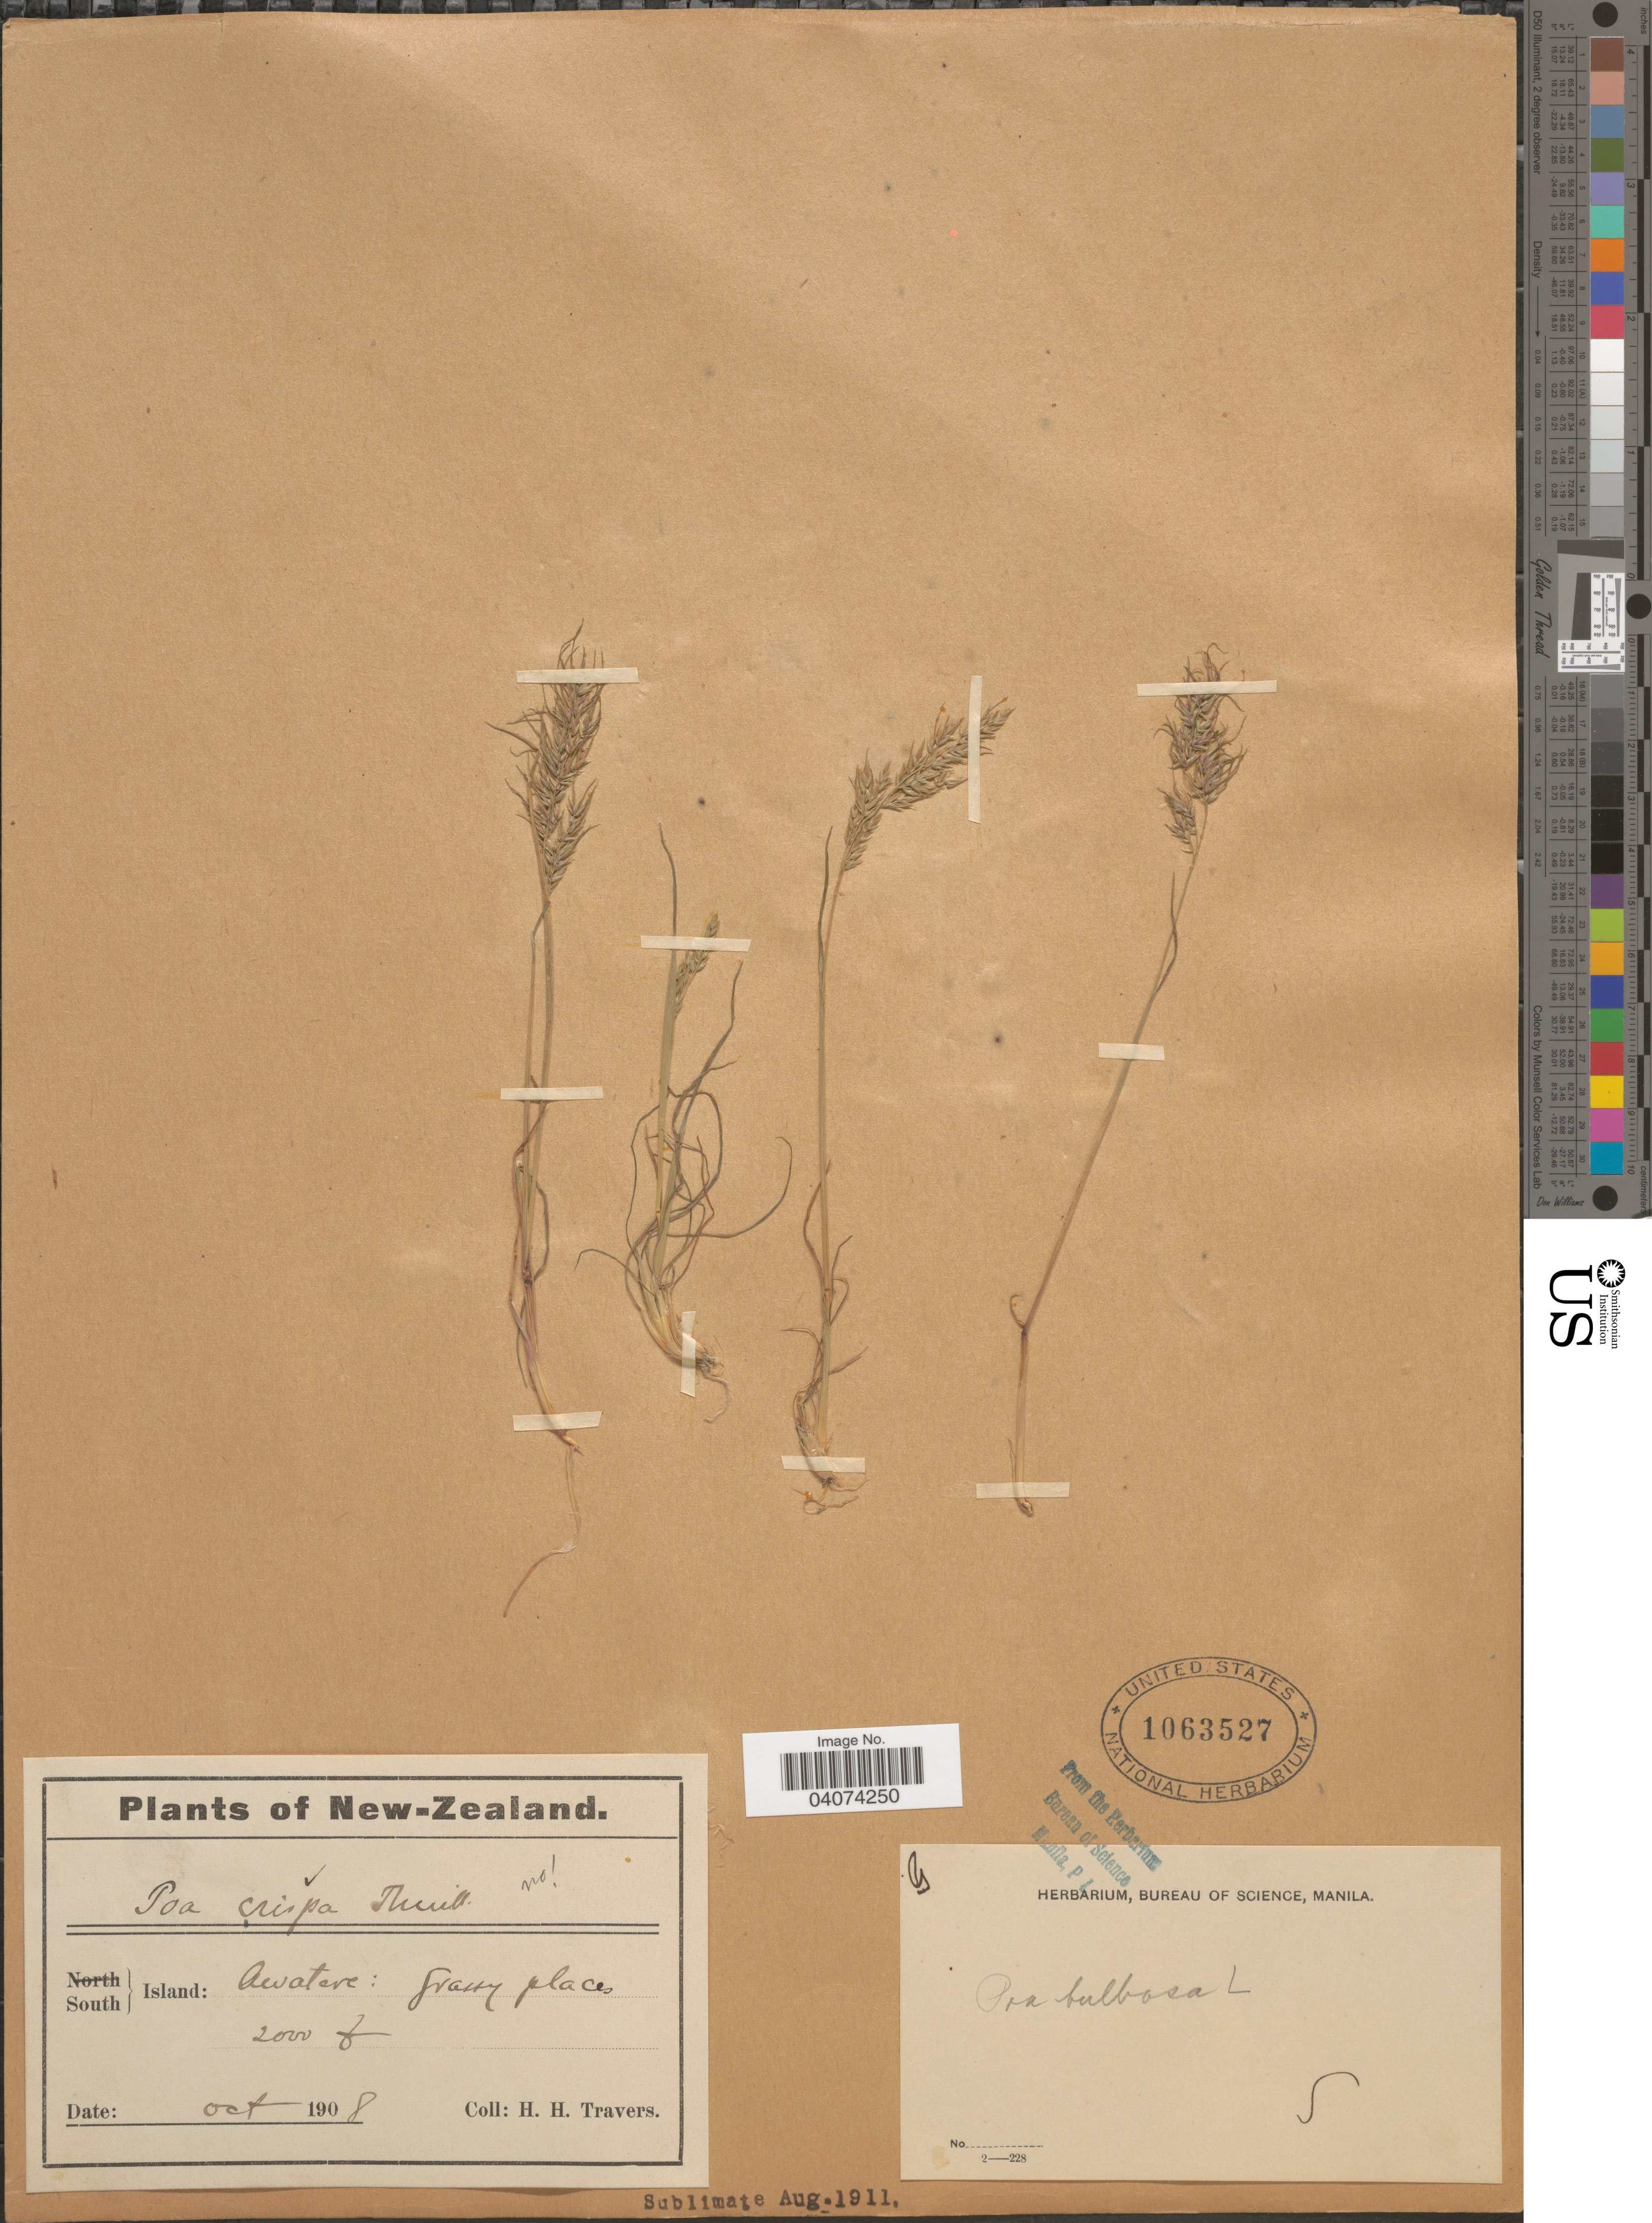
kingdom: Plantae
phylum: Tracheophyta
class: Liliopsida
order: Poales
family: Poaceae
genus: Poa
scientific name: Poa bulbosa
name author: L.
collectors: H. Travers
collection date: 1908-10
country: New Zealand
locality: South Island: Awatere.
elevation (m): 610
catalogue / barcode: US 1063527